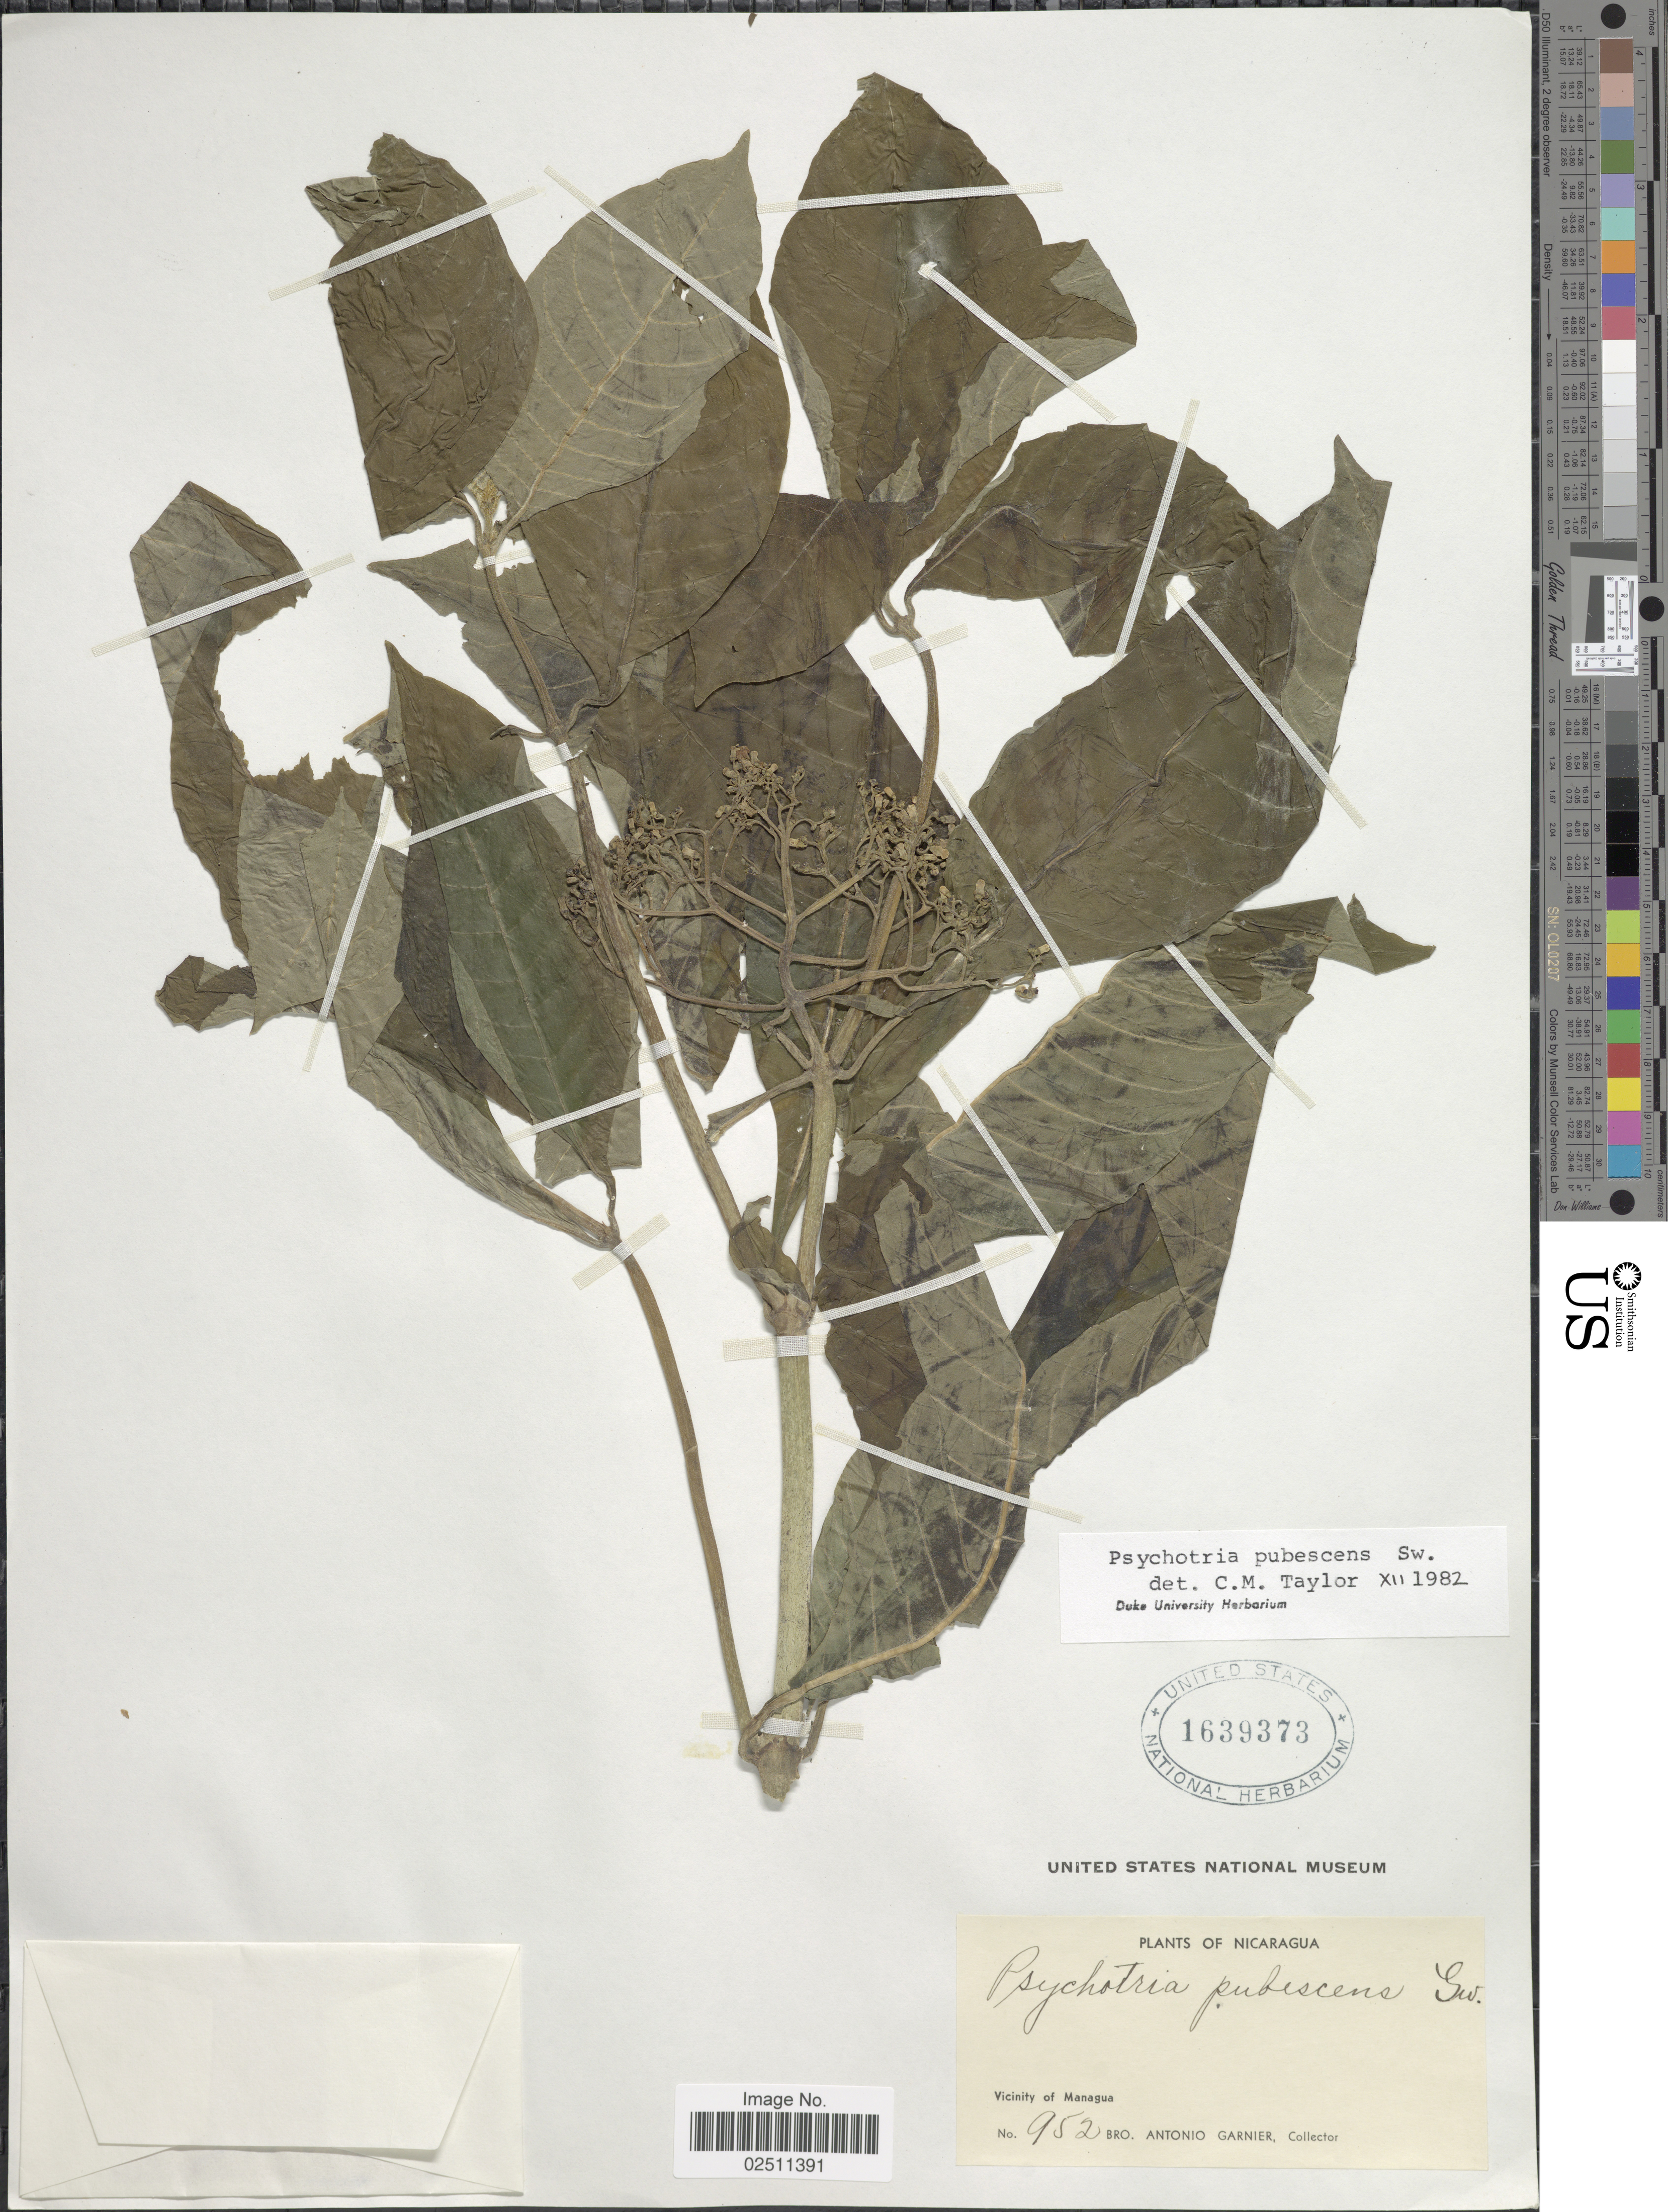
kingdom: Plantae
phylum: Tracheophyta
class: Magnoliopsida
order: Gentianales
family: Rubiaceae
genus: Psychotria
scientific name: Psychotria pubescens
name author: Sw.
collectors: Bro. A. Garnier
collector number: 952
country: Nicaragua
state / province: Managua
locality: Vicinity of Managua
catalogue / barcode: US 1639373